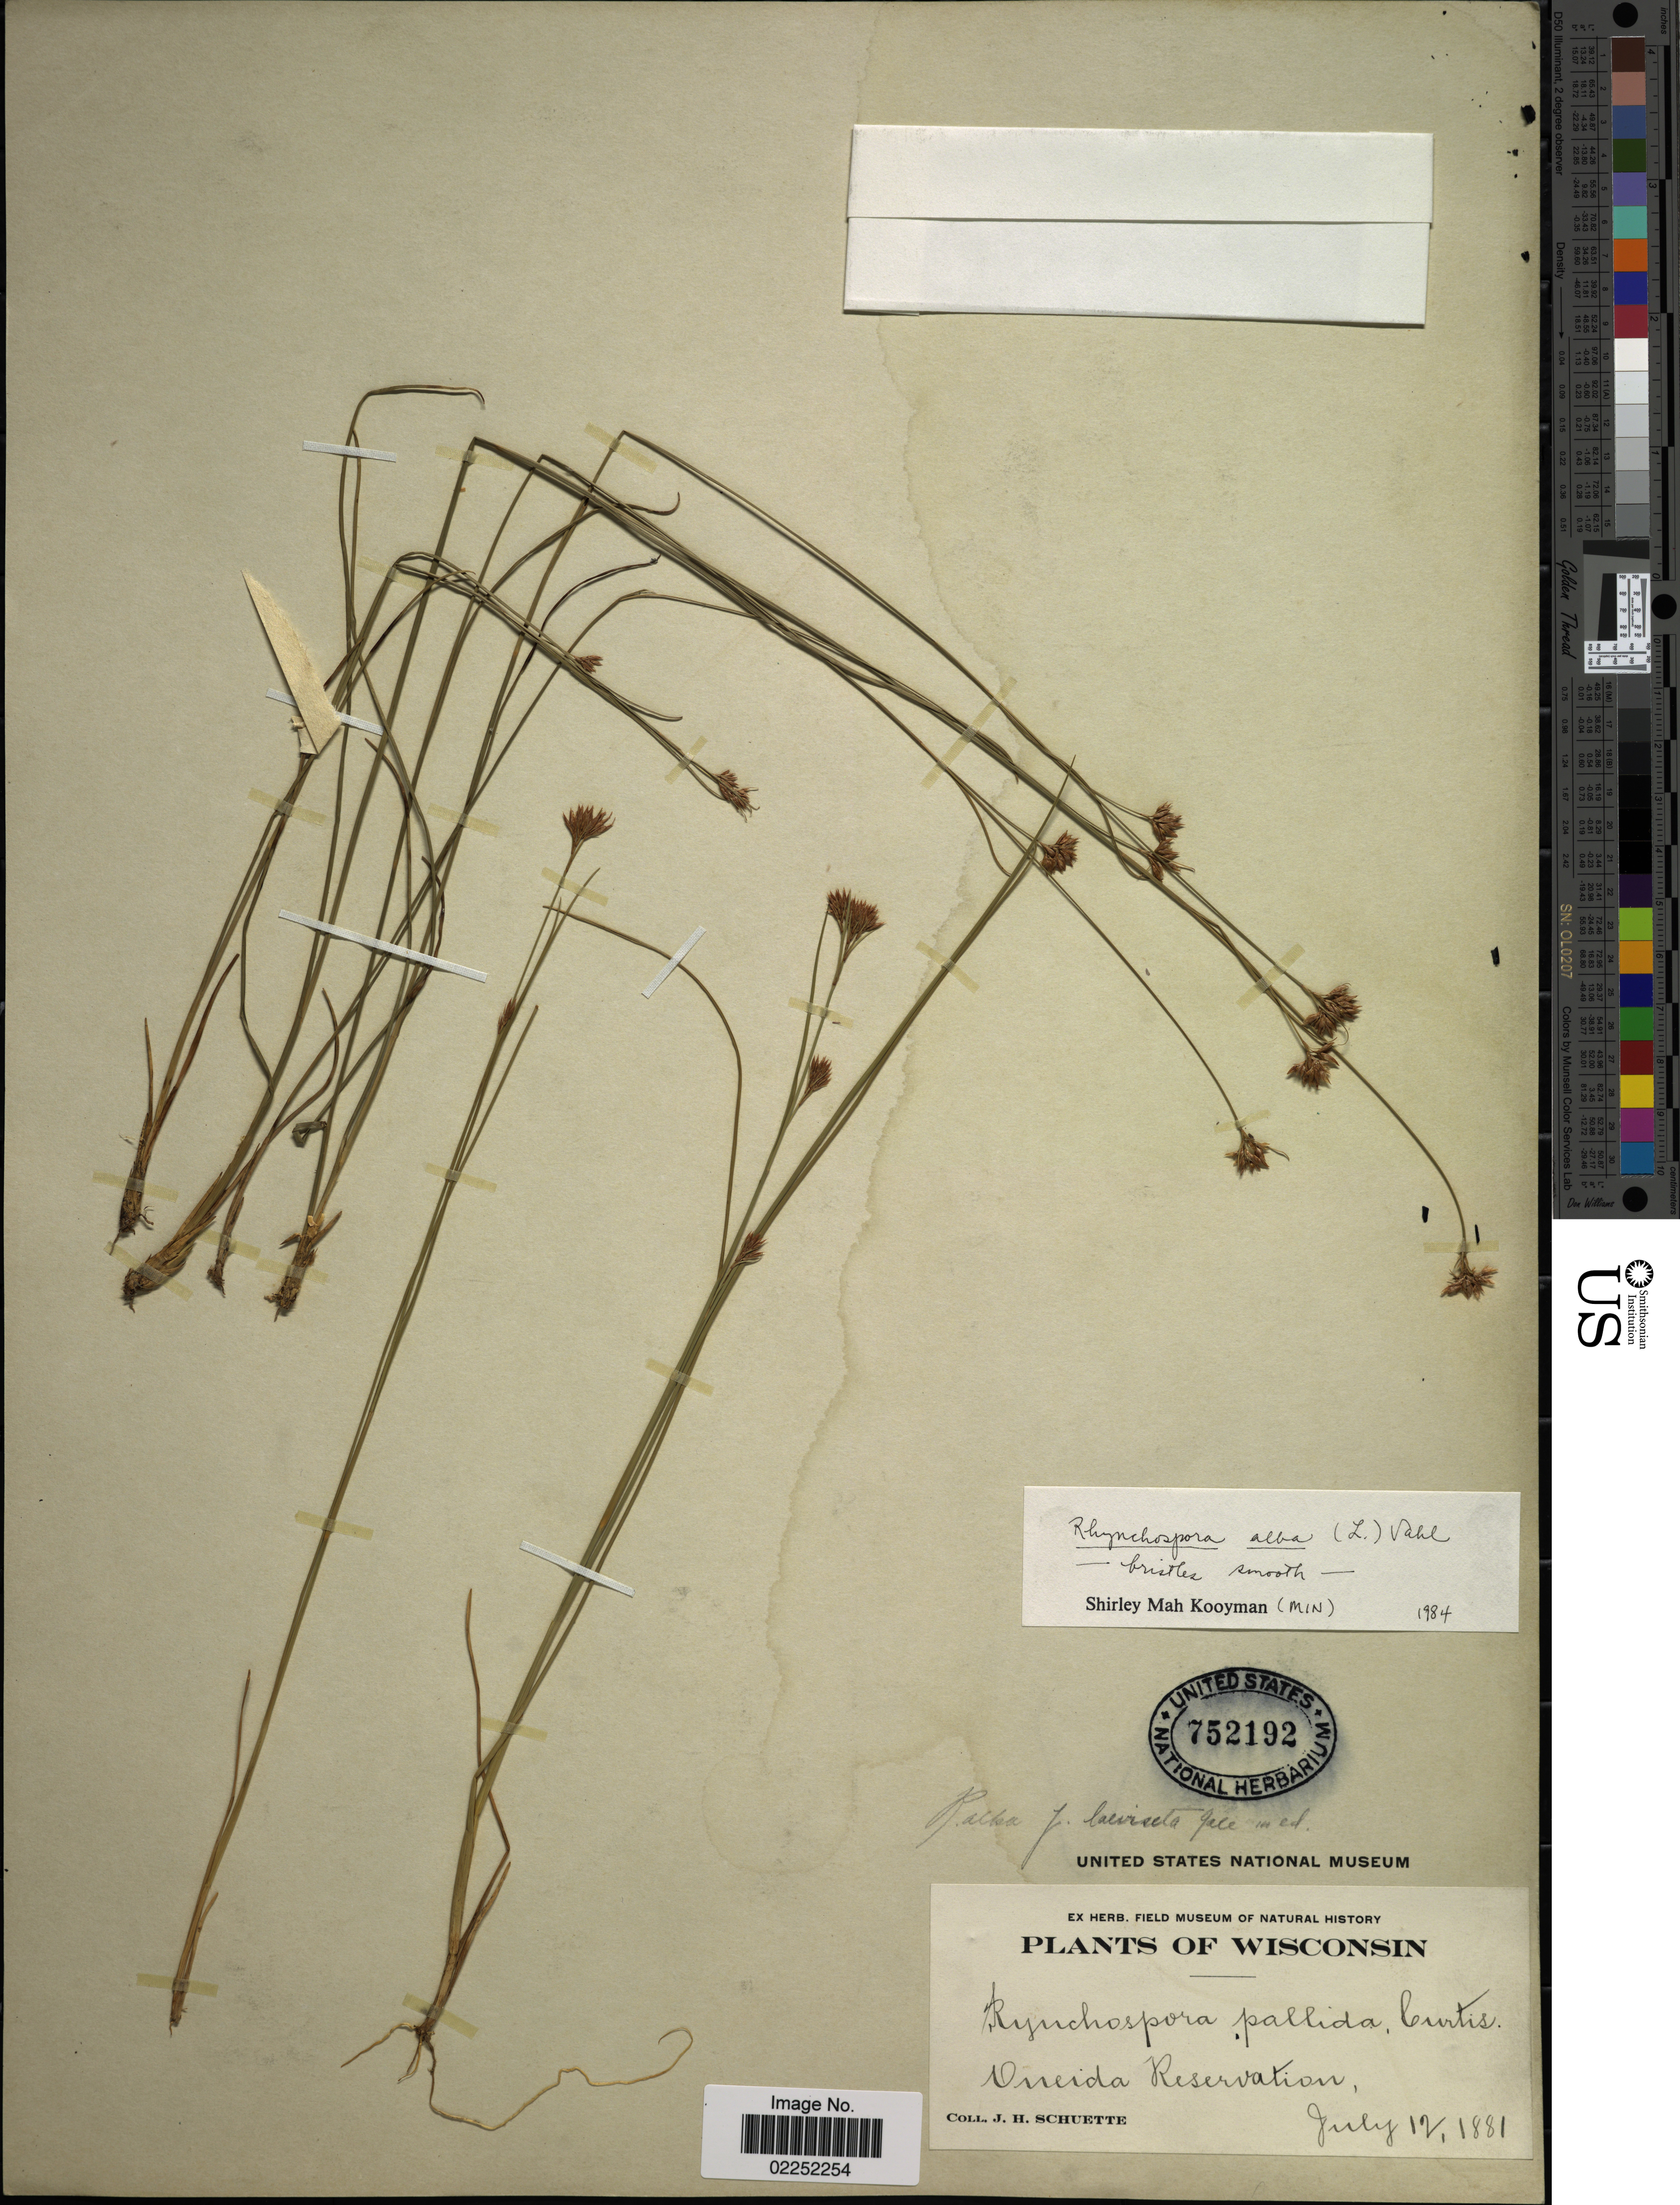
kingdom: Plantae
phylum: Tracheophyta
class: Liliopsida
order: Poales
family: Cyperaceae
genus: Rhynchospora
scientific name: Rhynchospora alba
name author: (L.) Vahl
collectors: J. H. Schuette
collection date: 1881-07-12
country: United States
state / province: Wisconsin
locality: Oneida Reservation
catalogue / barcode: US 752192